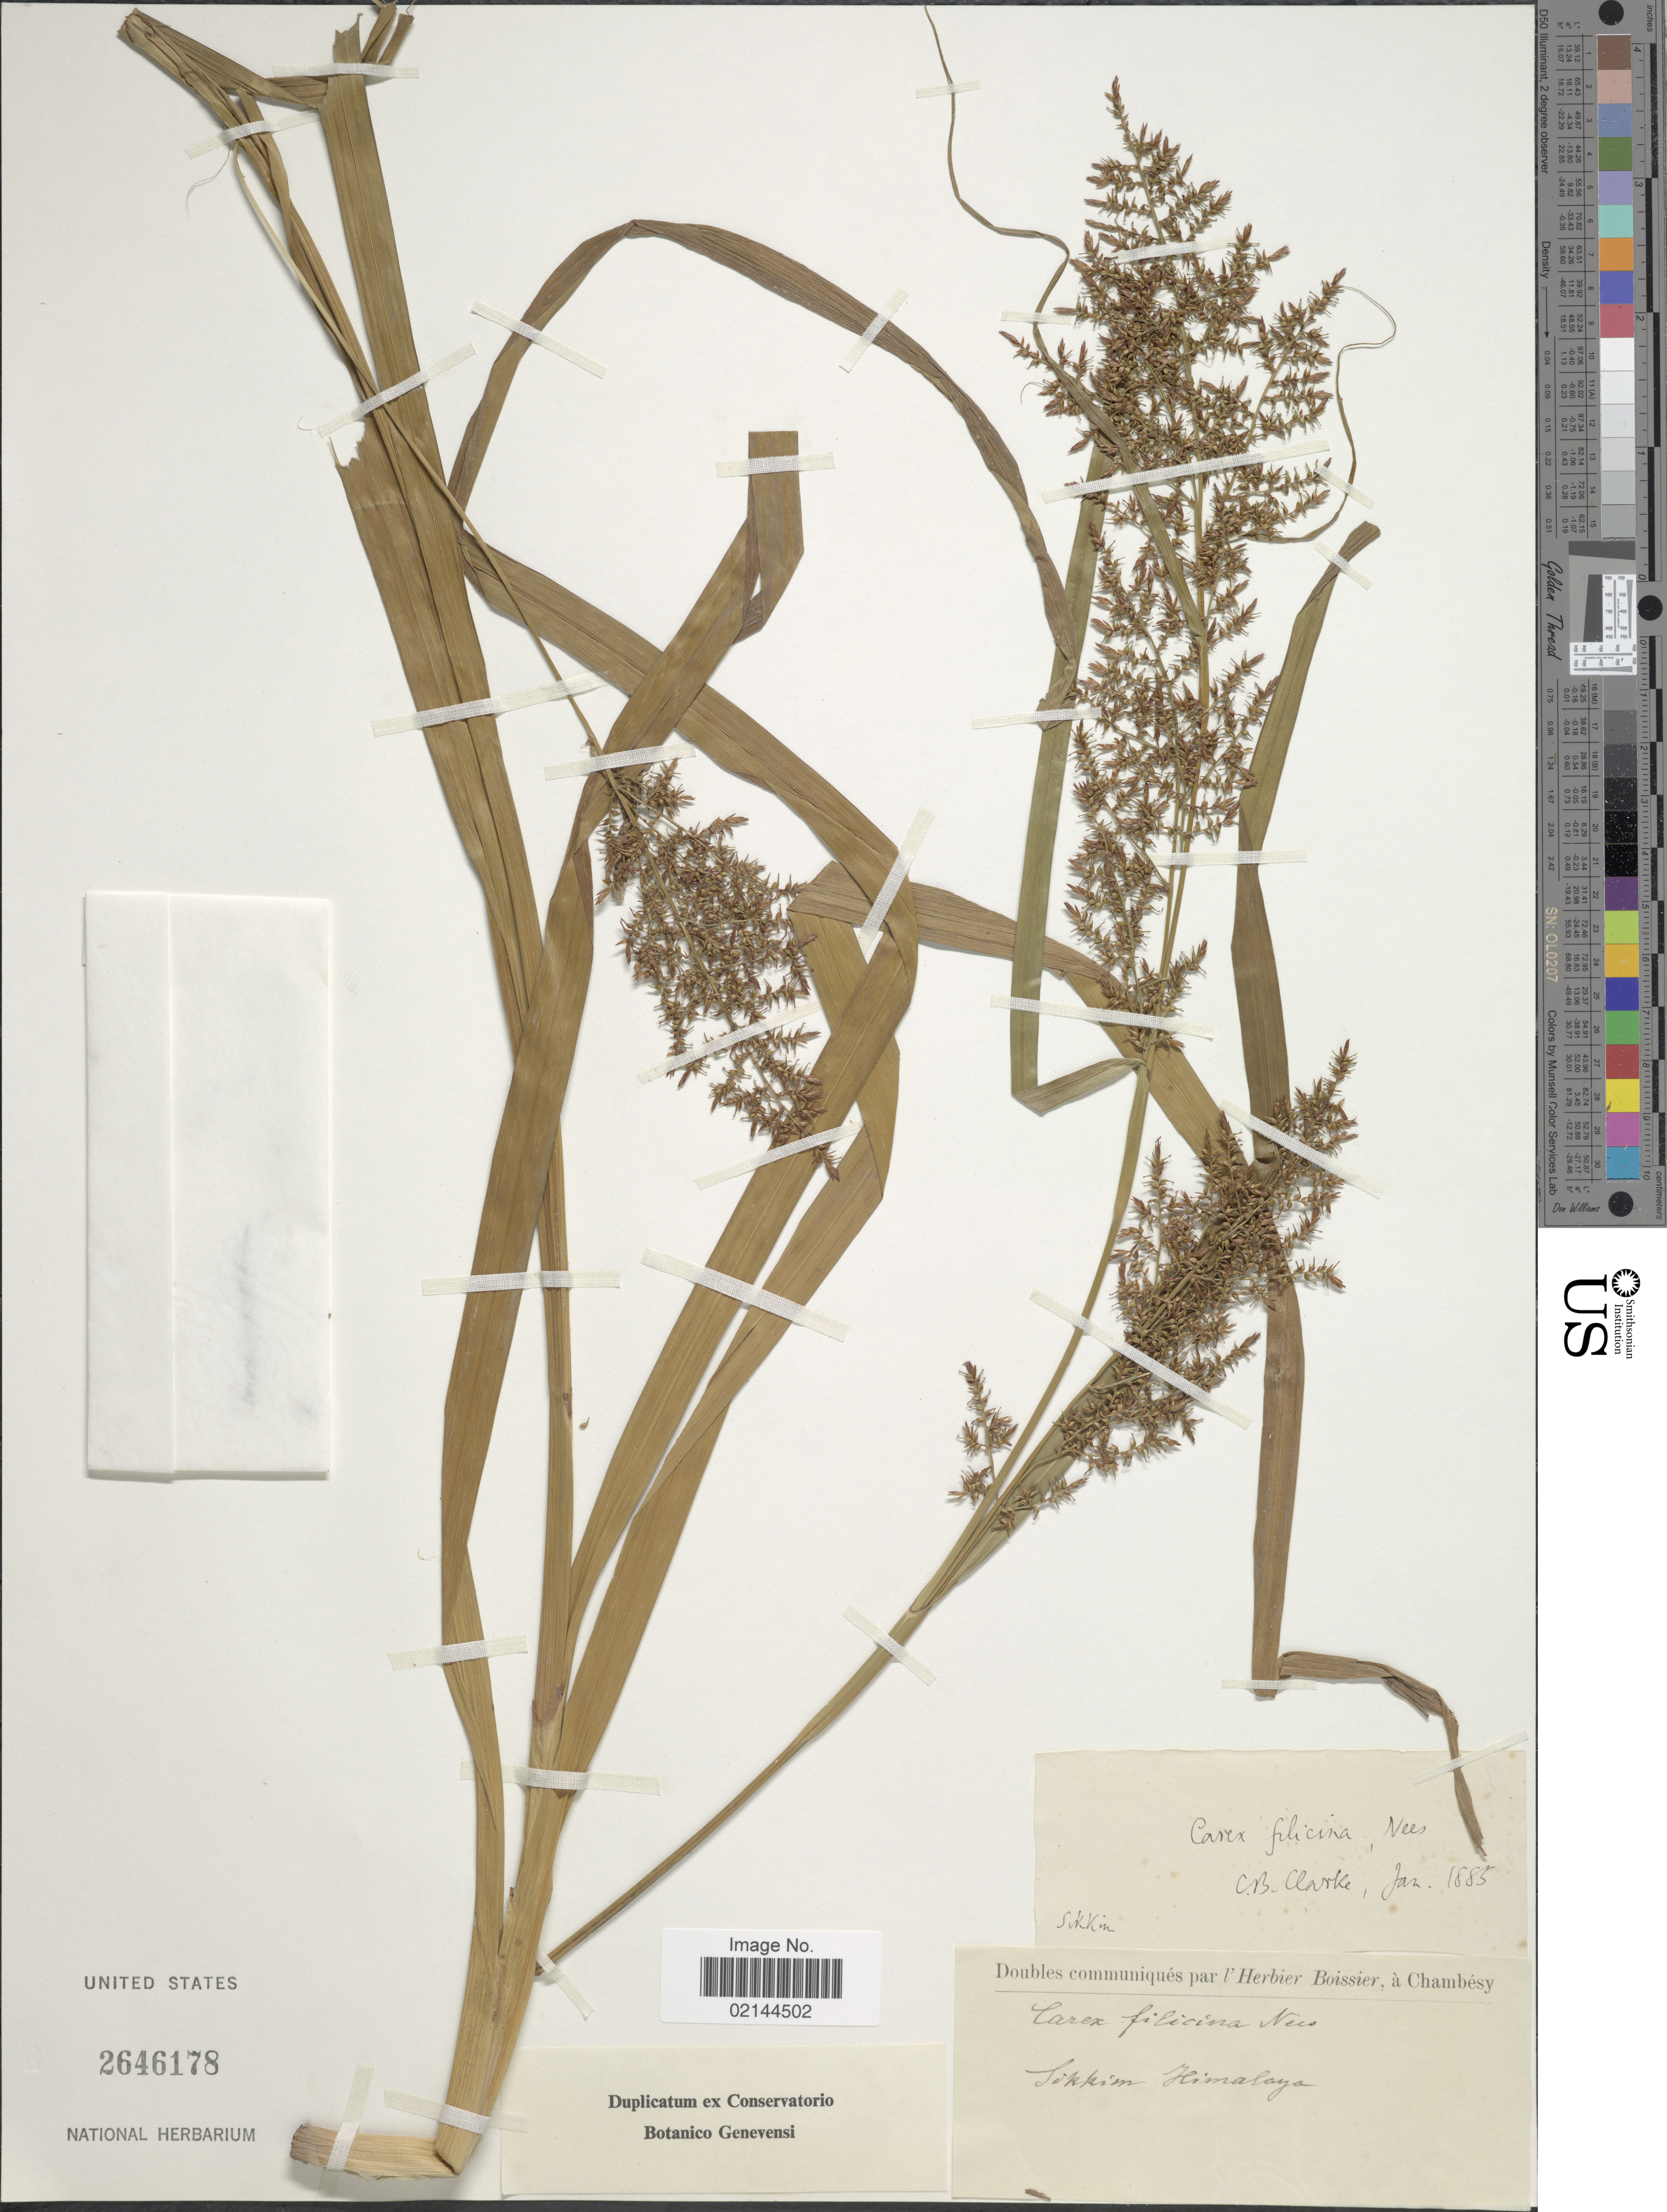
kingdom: Plantae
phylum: Tracheophyta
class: Liliopsida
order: Poales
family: Cyperaceae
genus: Carex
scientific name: Carex filicina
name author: Nees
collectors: C. B. Clarke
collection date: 1885-01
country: India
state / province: Sikkim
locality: Sikkim Himalaya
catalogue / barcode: US 2646178